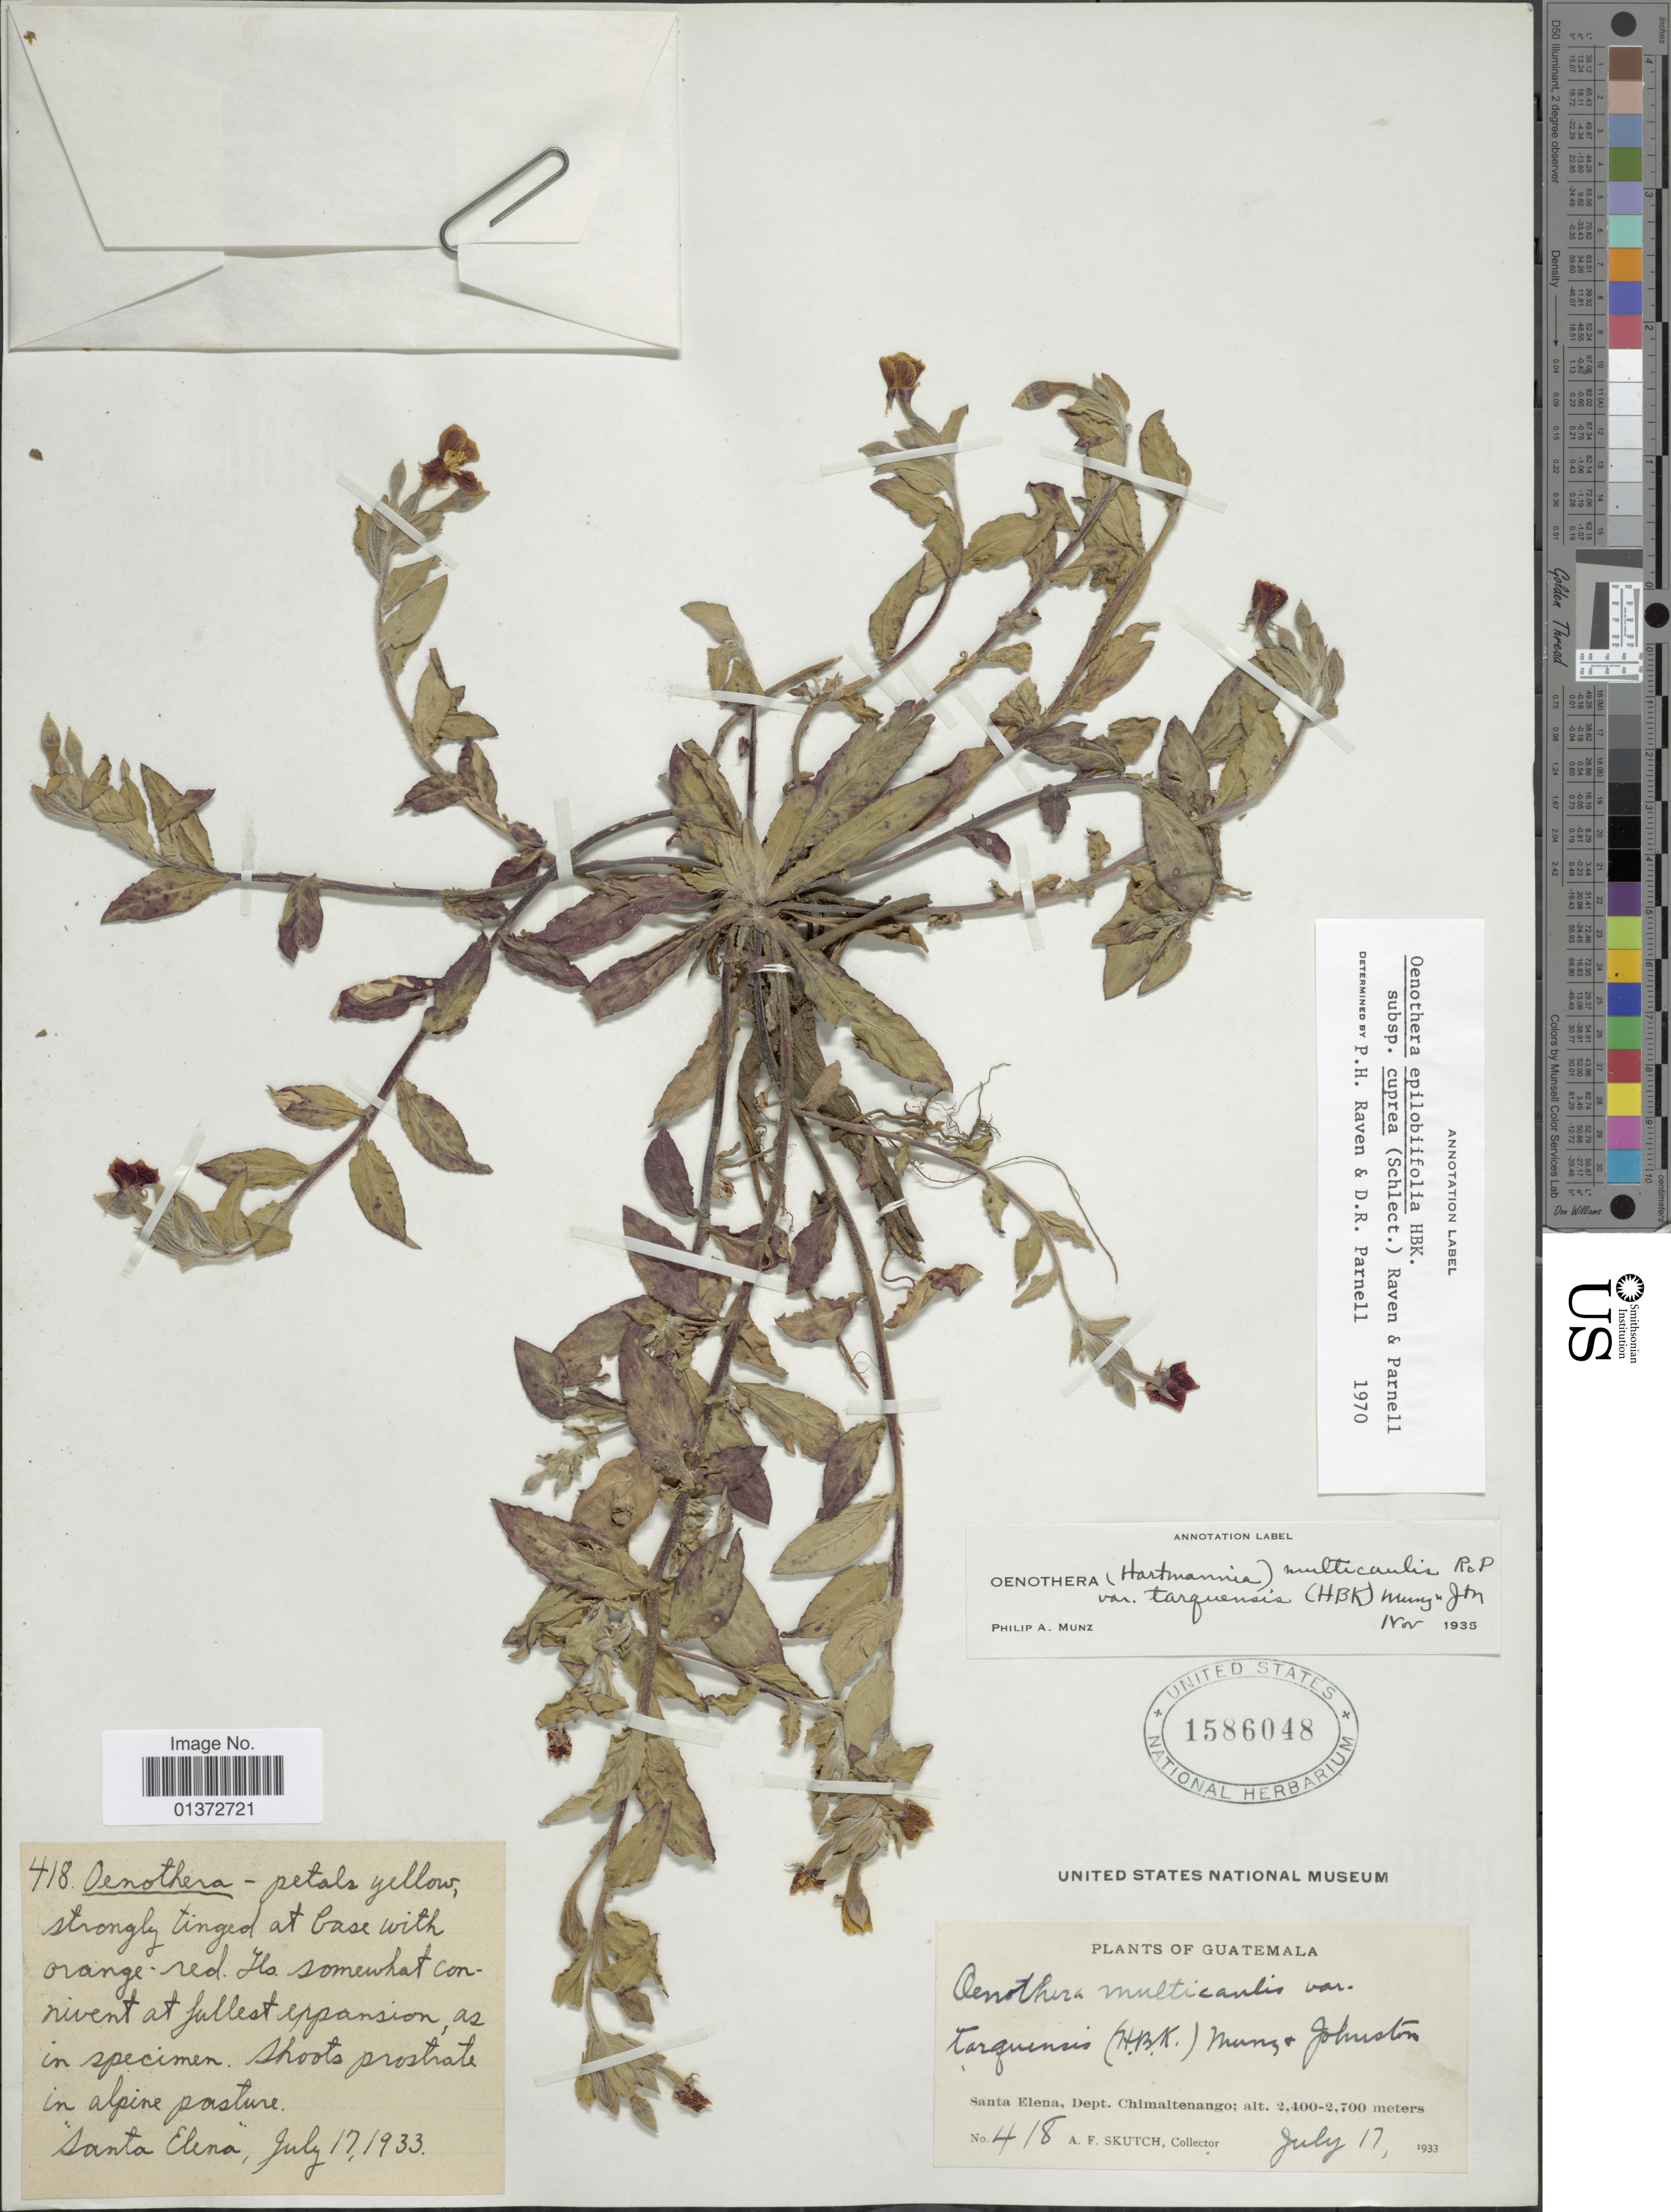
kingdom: Plantae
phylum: Tracheophyta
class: Magnoliopsida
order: Myrtales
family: Onagraceae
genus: Oenothera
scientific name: Oenothera epilobiifolia subsp. cuprea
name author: (Schltdl.) P.H. Raven & D.R. Parn.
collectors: A. F. Skutch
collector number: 418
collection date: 1933-07-17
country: Guatemala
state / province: Chimaltenango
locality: Santa Elena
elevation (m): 2400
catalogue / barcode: US 1586048